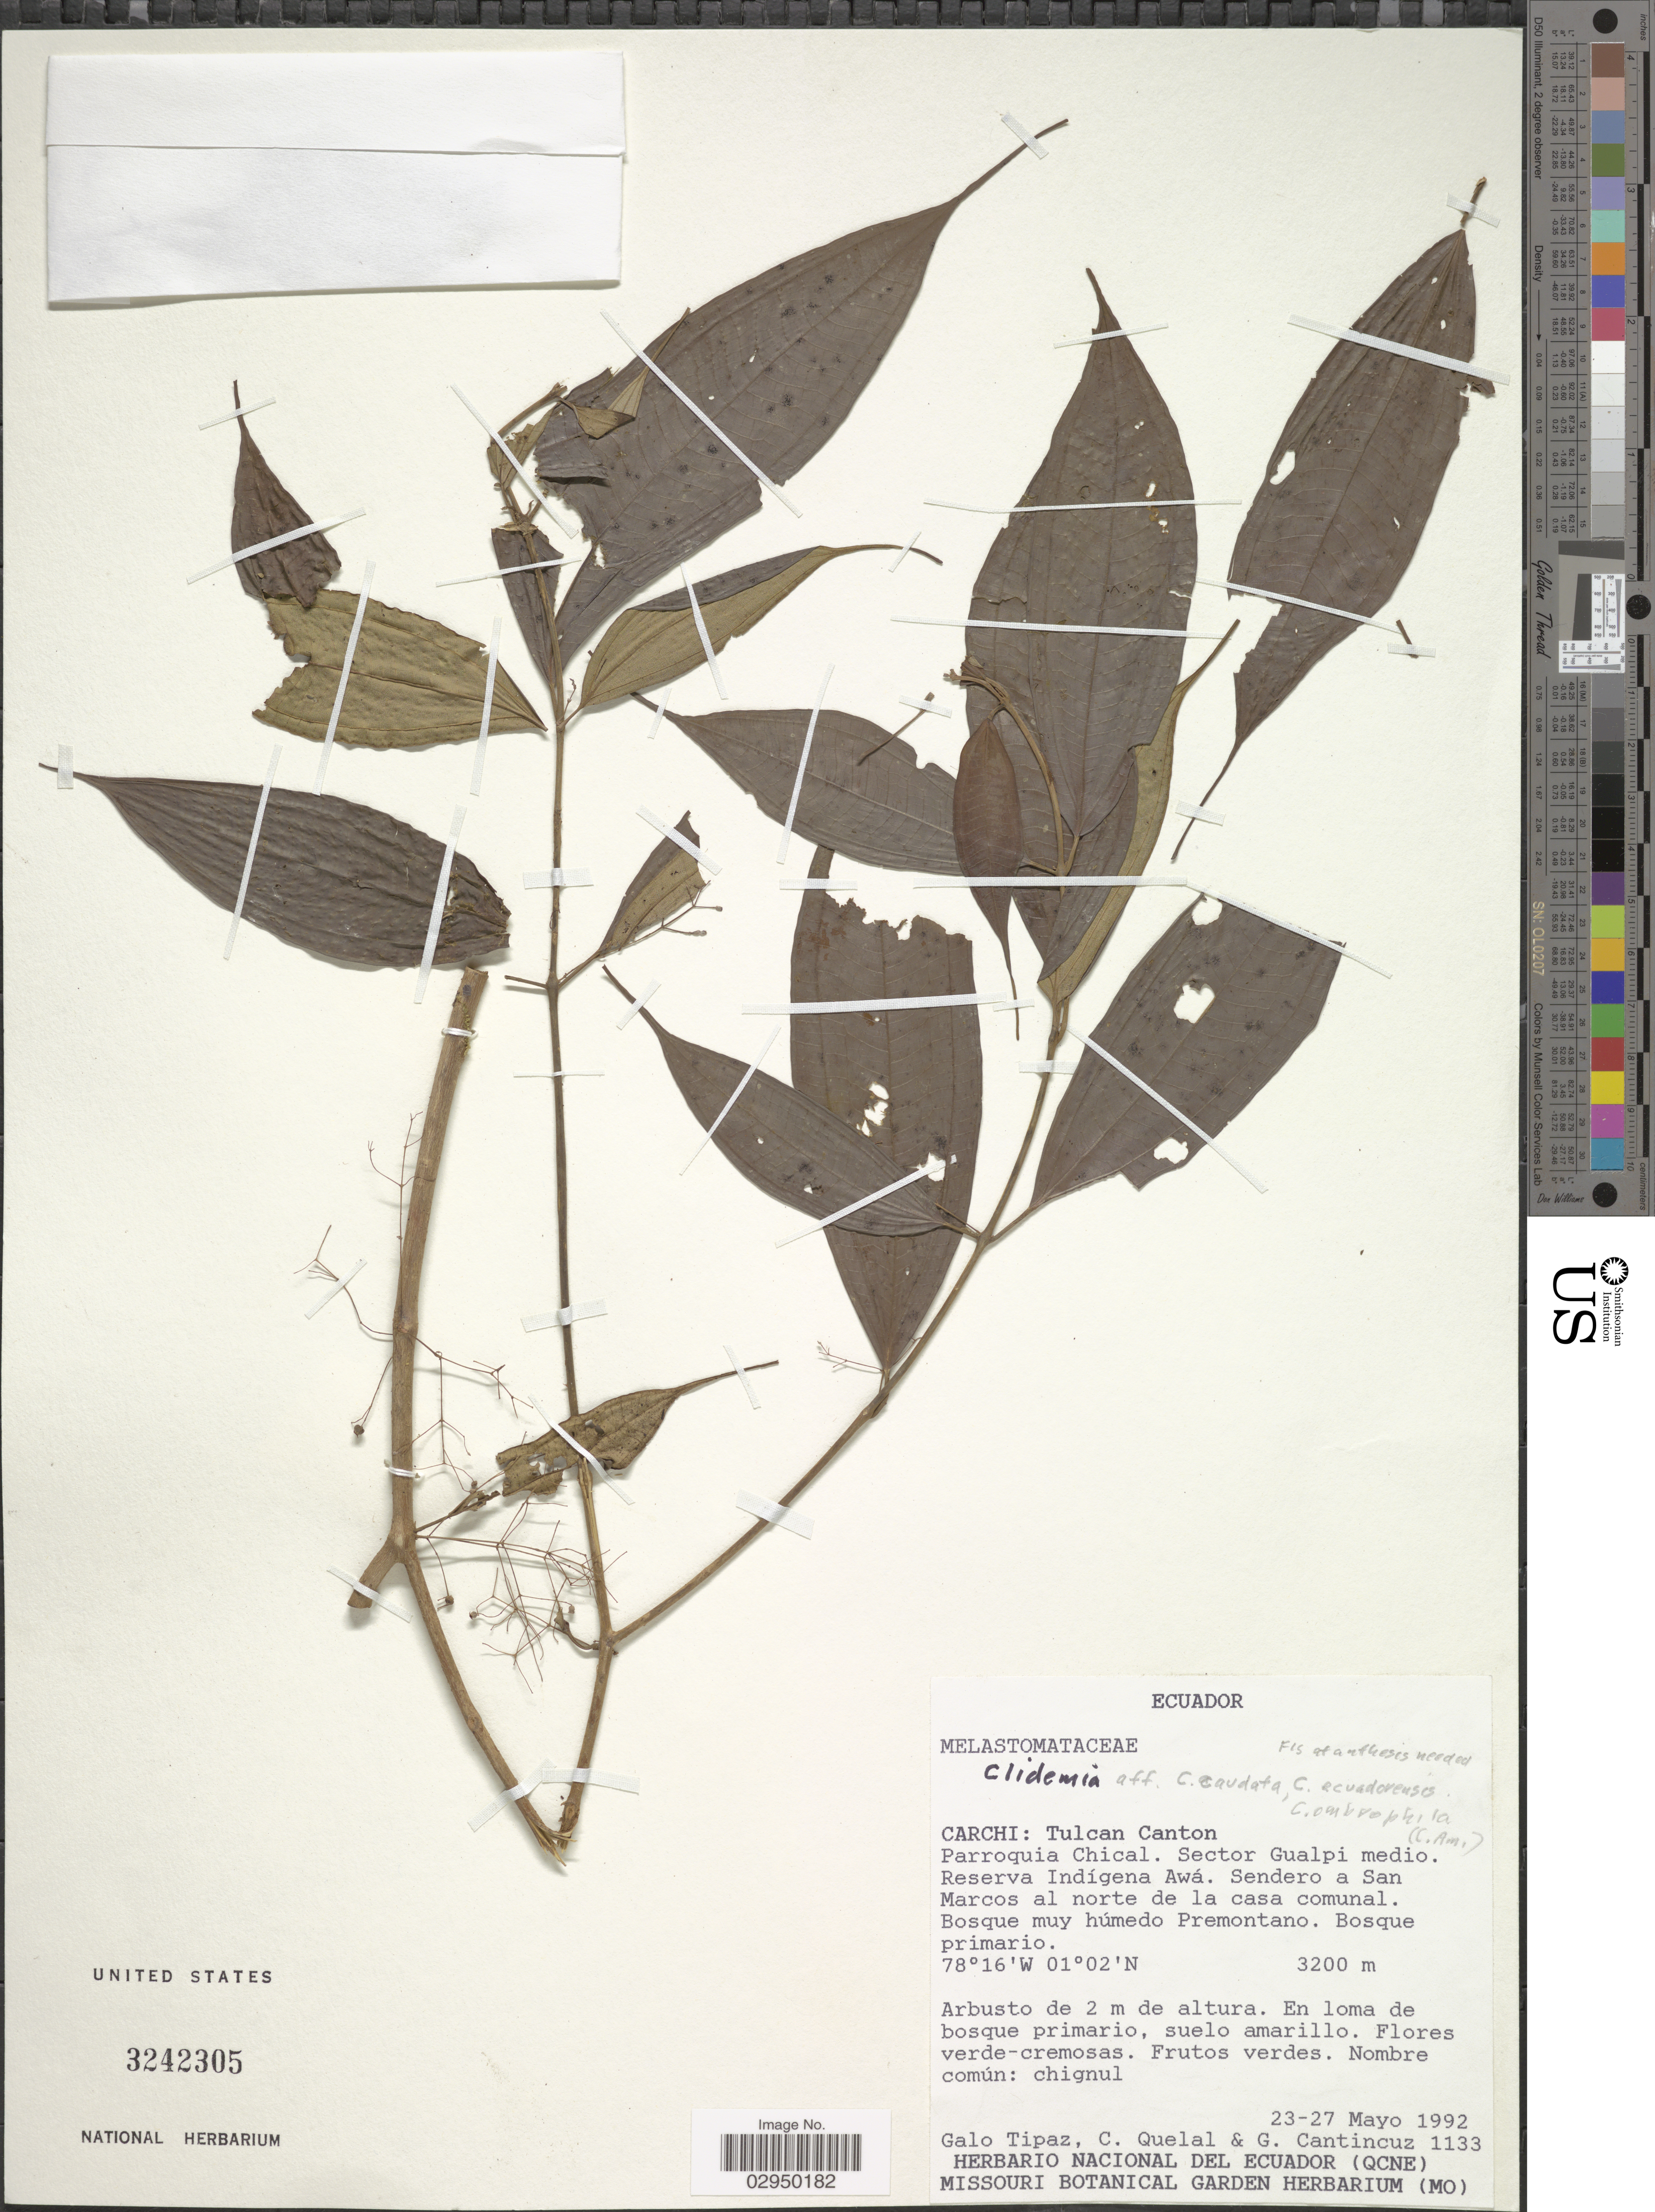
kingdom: Plantae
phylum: Tracheophyta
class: Magnoliopsida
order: Myrtales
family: Melastomataceae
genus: Clidemia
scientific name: Clidemia sp.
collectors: G. Tipaz, C. Quelal & G. Cantincuz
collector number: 1133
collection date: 1992-05-23/1992-05-27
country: Ecuador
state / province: Carchi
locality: Tulcan Canton. Parroquia Chical. Sector Gualpi medio. Reserva Indígena Awá. Sendero a San Marcos al norte de la casa comunal.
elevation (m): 3200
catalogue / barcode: US 3242305